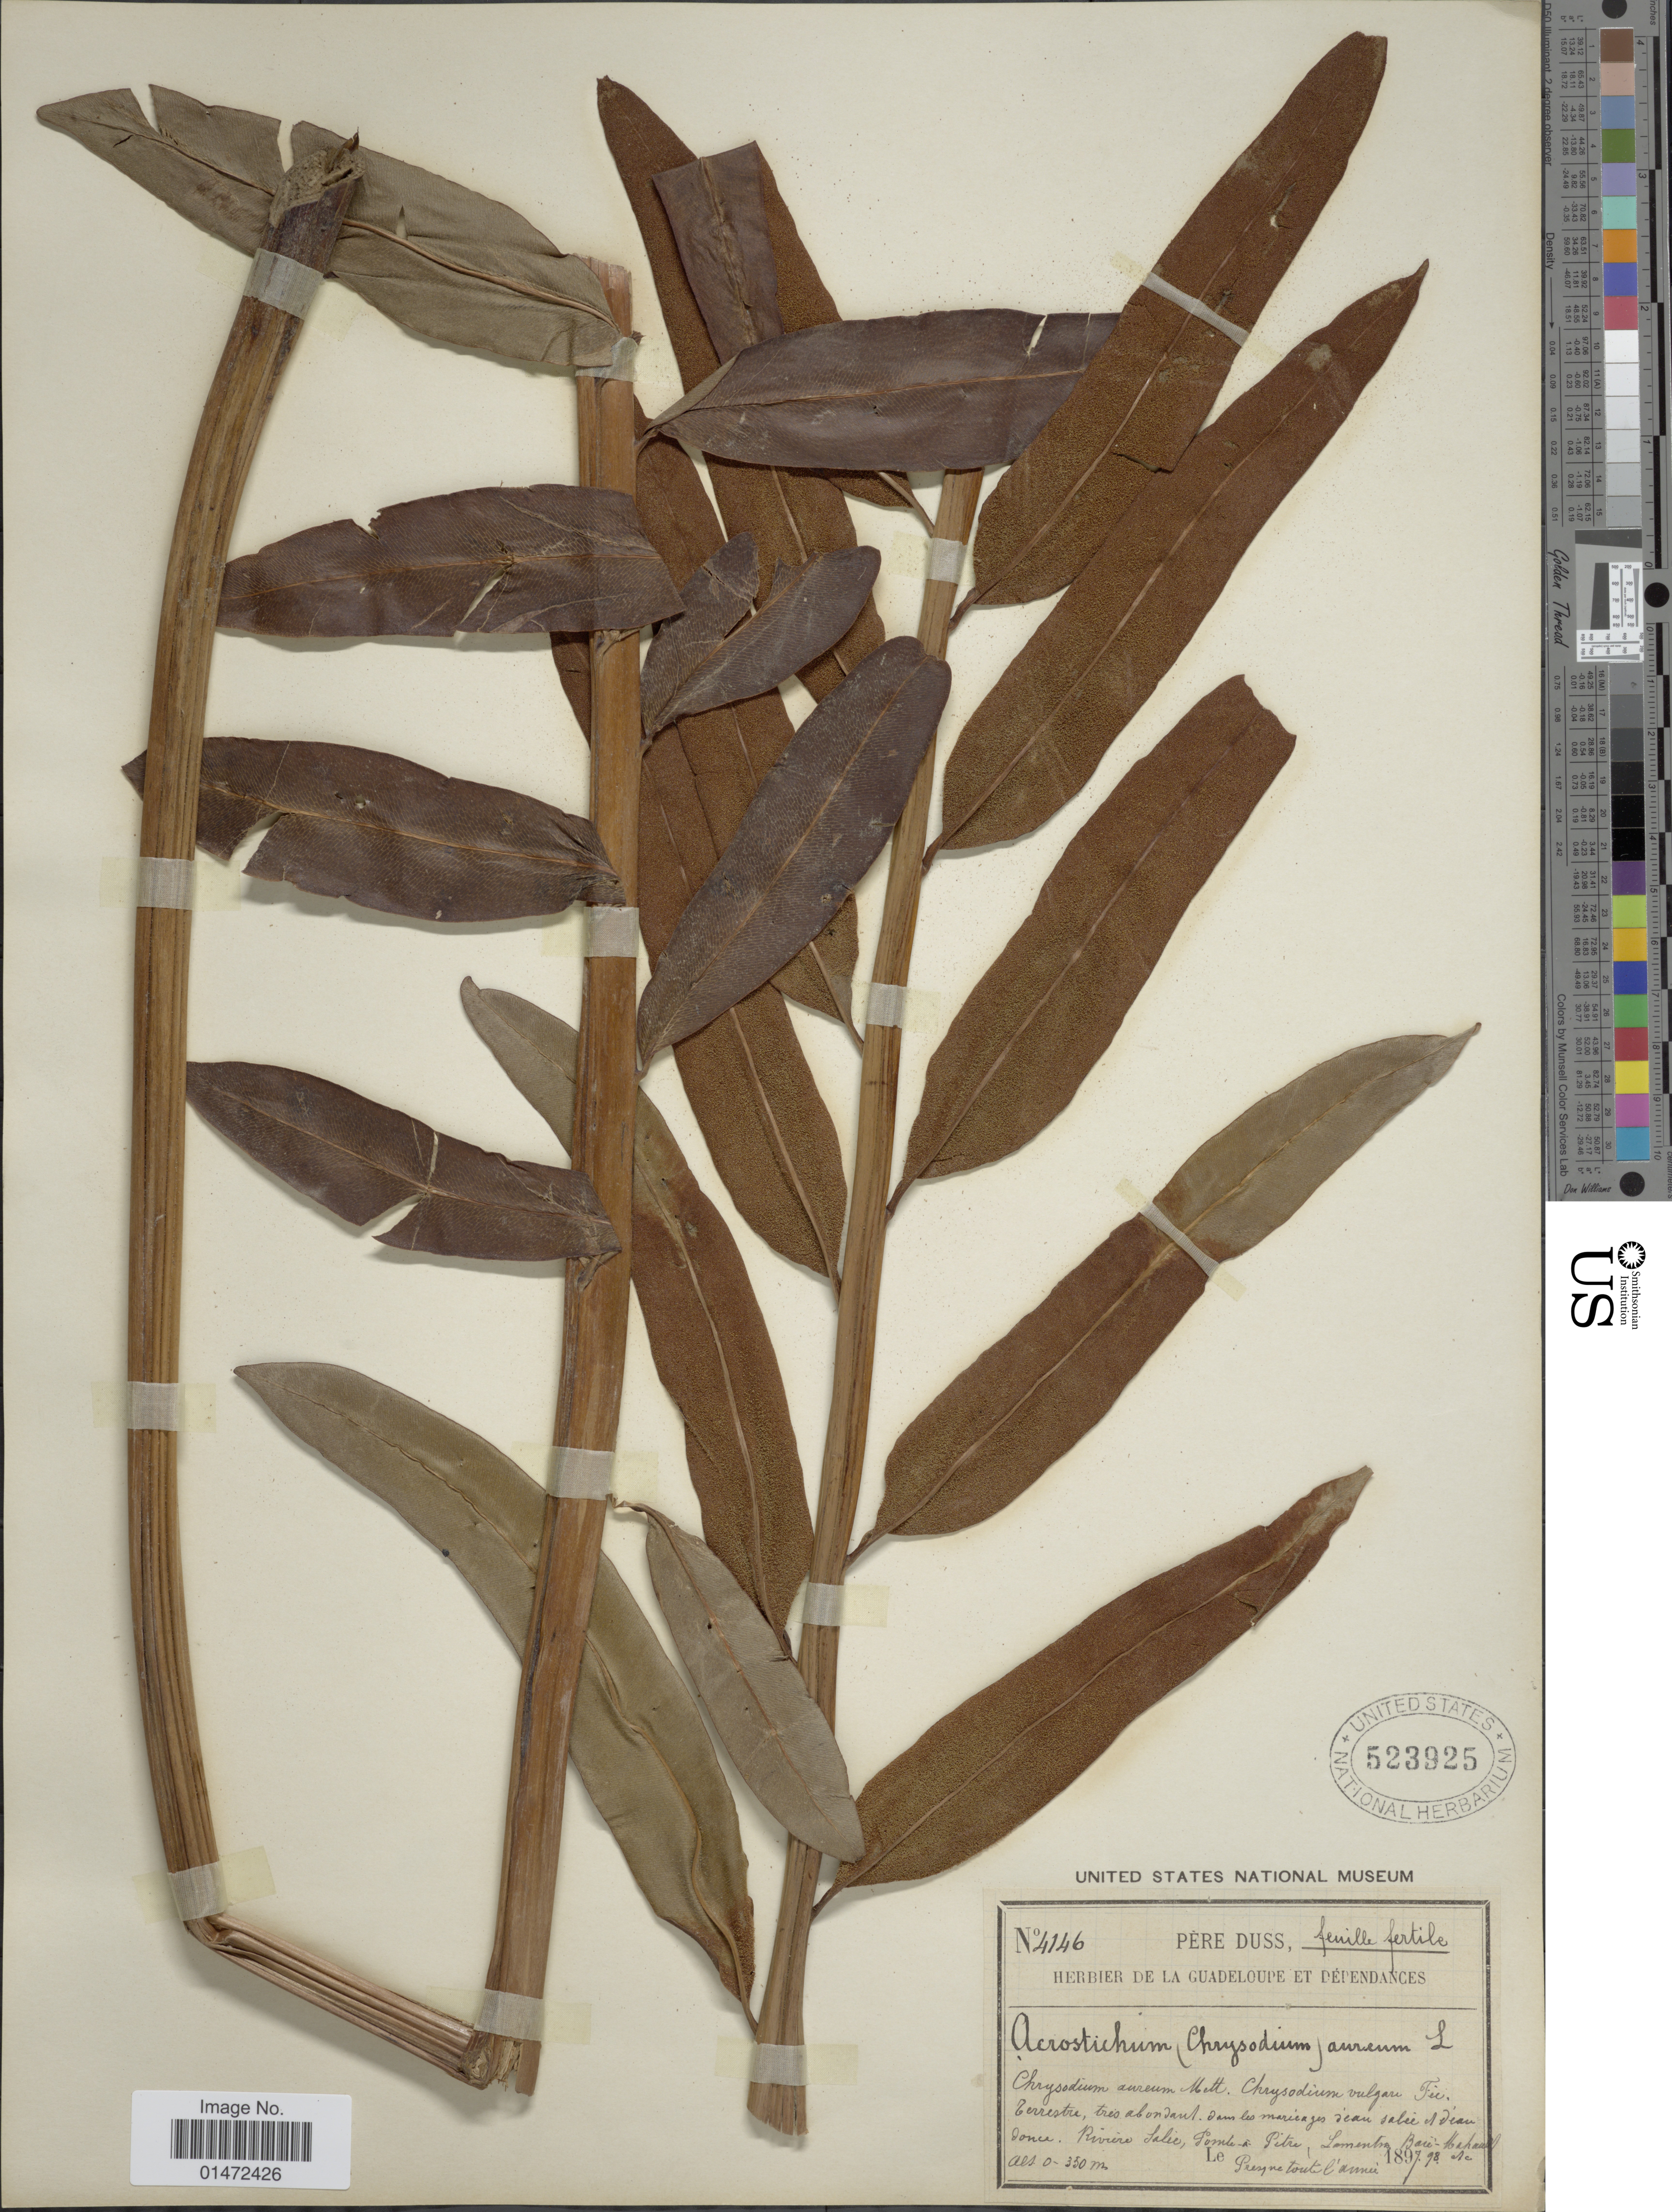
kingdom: Plantae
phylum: Tracheophyta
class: Polypodiopsida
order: Polypodiales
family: Pteridaceae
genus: Acrostichum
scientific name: Acrostichum danaeifolium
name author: Langsd. & Fisch.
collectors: Père Duss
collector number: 4146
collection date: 1897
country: Guadeloupe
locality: Terrestre tres abondant daus les maricages d'eau salee el d'eau donce. Rivière Salée, Pointe-à-Pitre, Lamentin Baie-Mahault.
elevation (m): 0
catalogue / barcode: US 523925